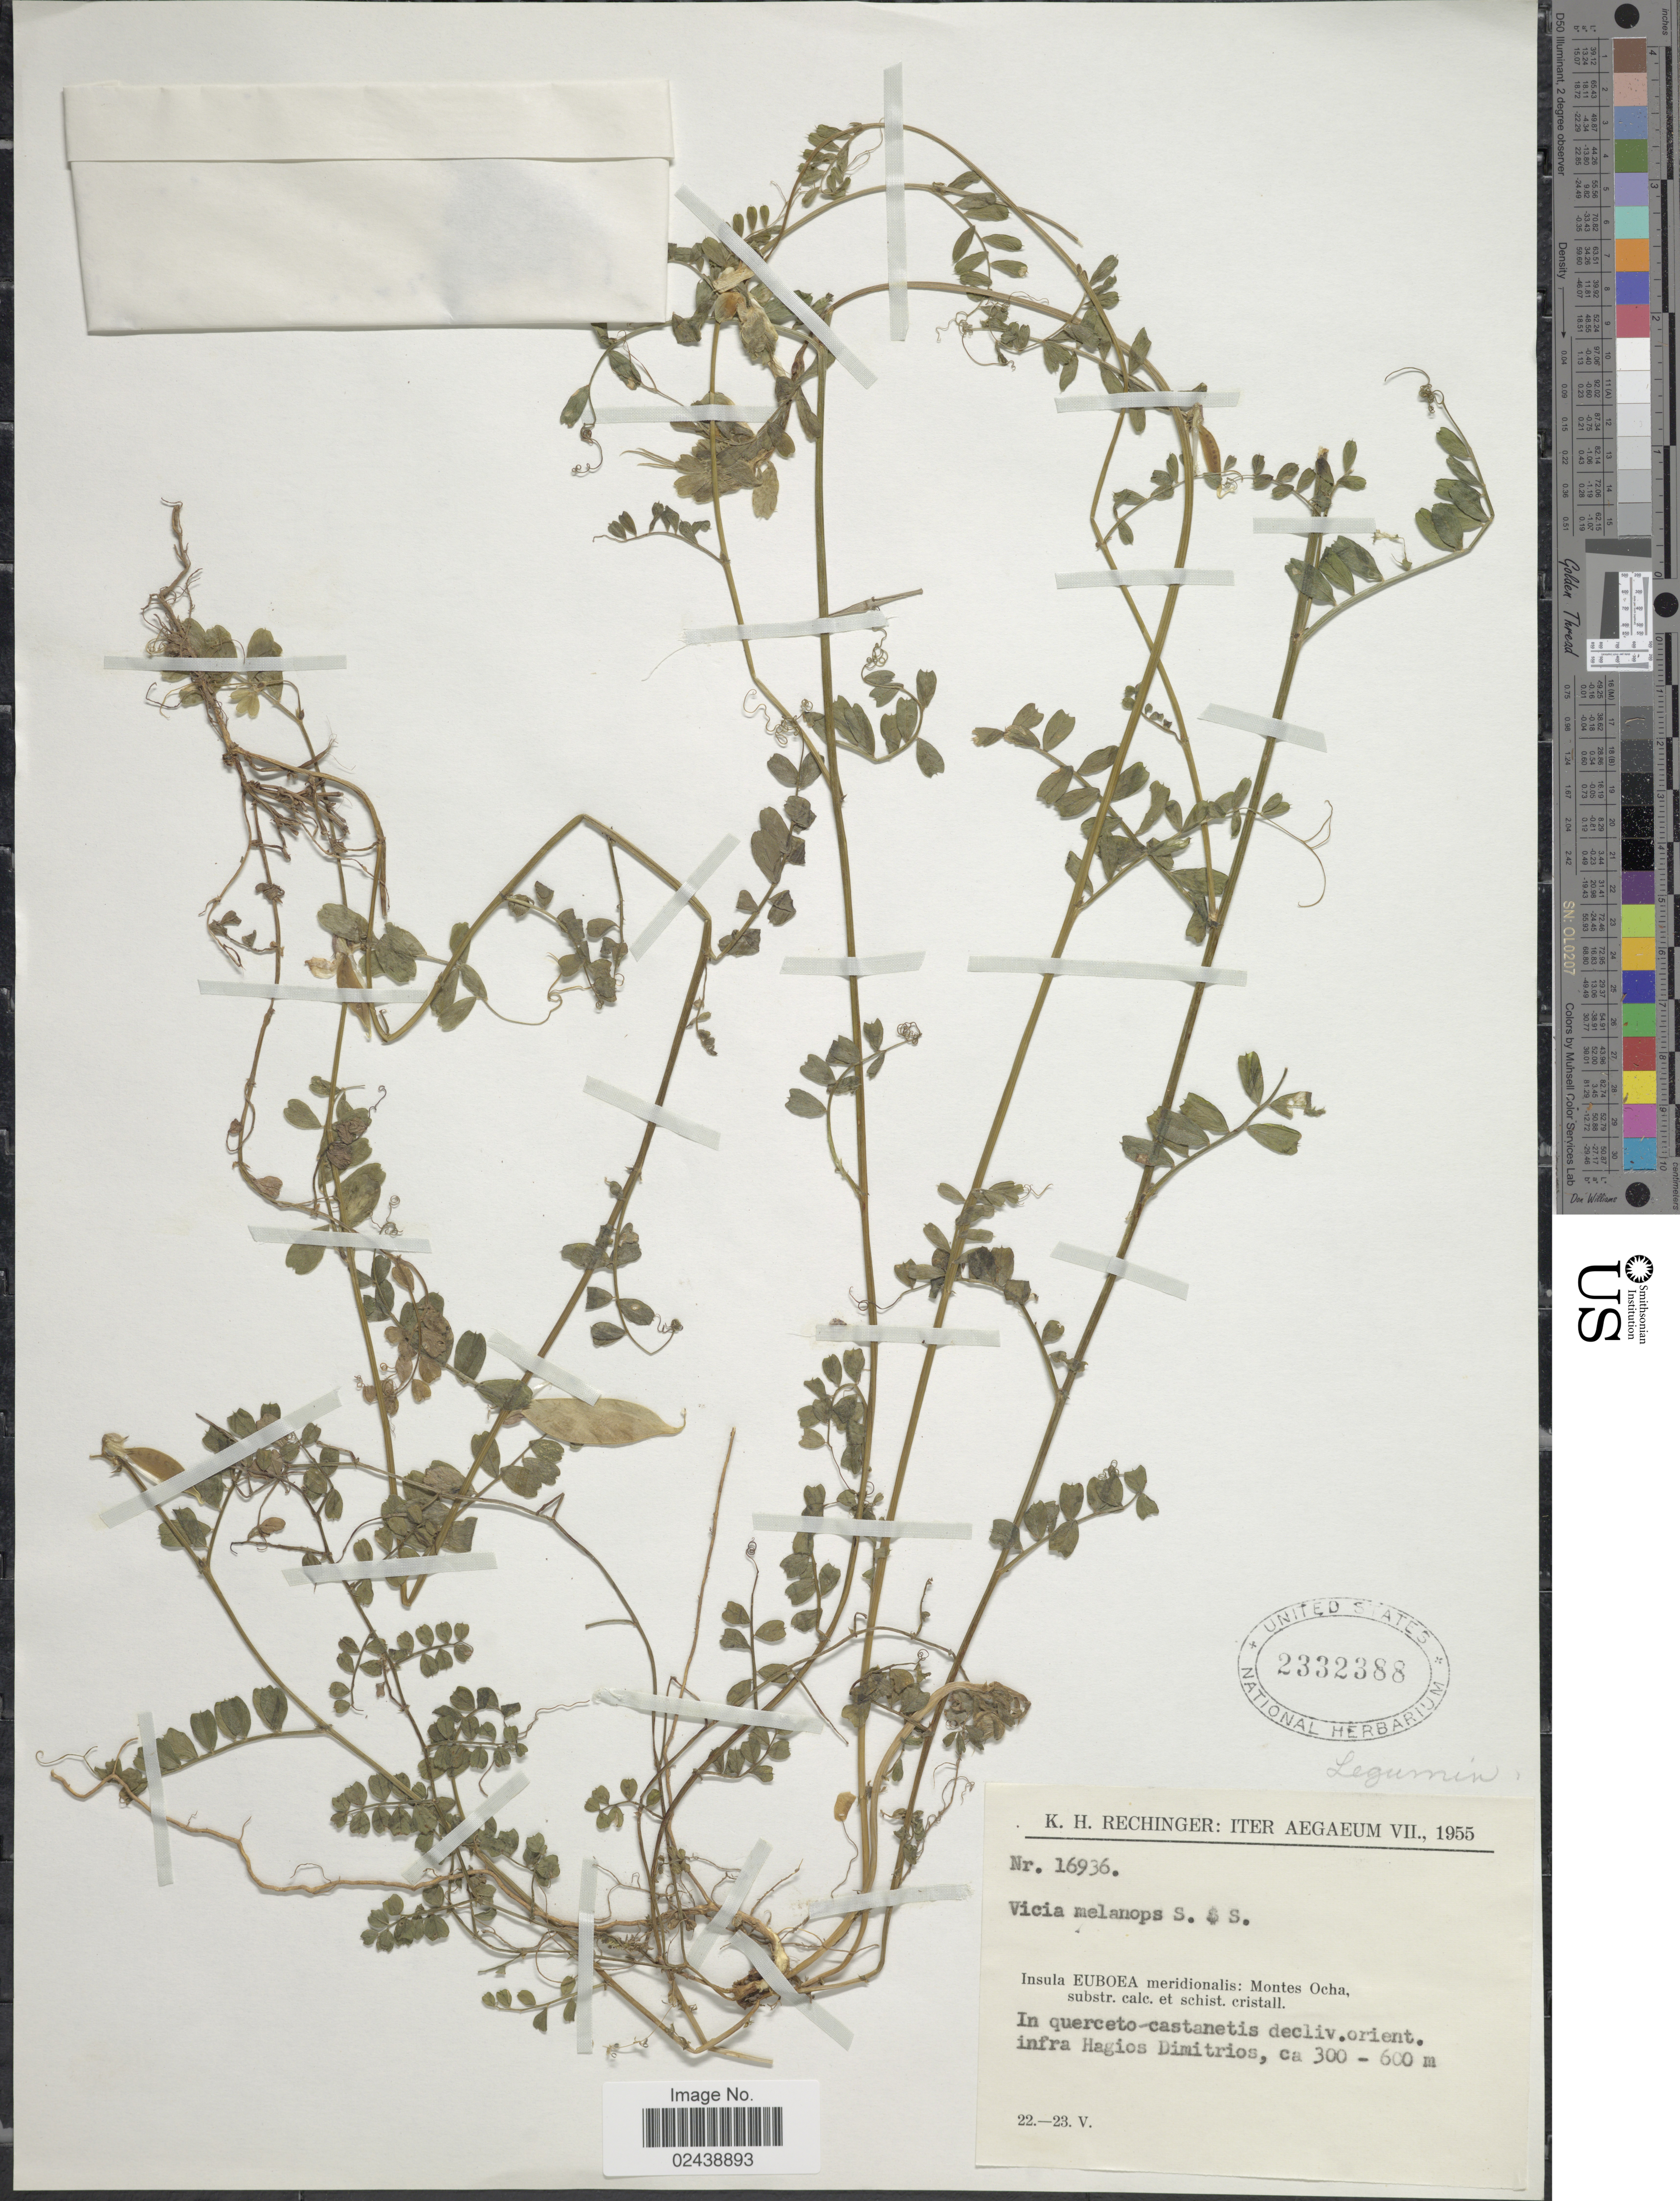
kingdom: Plantae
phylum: Tracheophyta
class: Magnoliopsida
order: Fabales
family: Fabaceae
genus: Vicia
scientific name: Vicia melanops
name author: Sibth. & Sm.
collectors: K. H. Rechinger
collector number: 16936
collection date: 1955-05-22/1955-05-23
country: Greece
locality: Insula Euboea meridionalis: Montes Ocha, substr. calc. et schist. cristall. In querceto- castanetis decliv. orient. infra Hagios Dimitrios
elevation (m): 300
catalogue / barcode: US 2332388